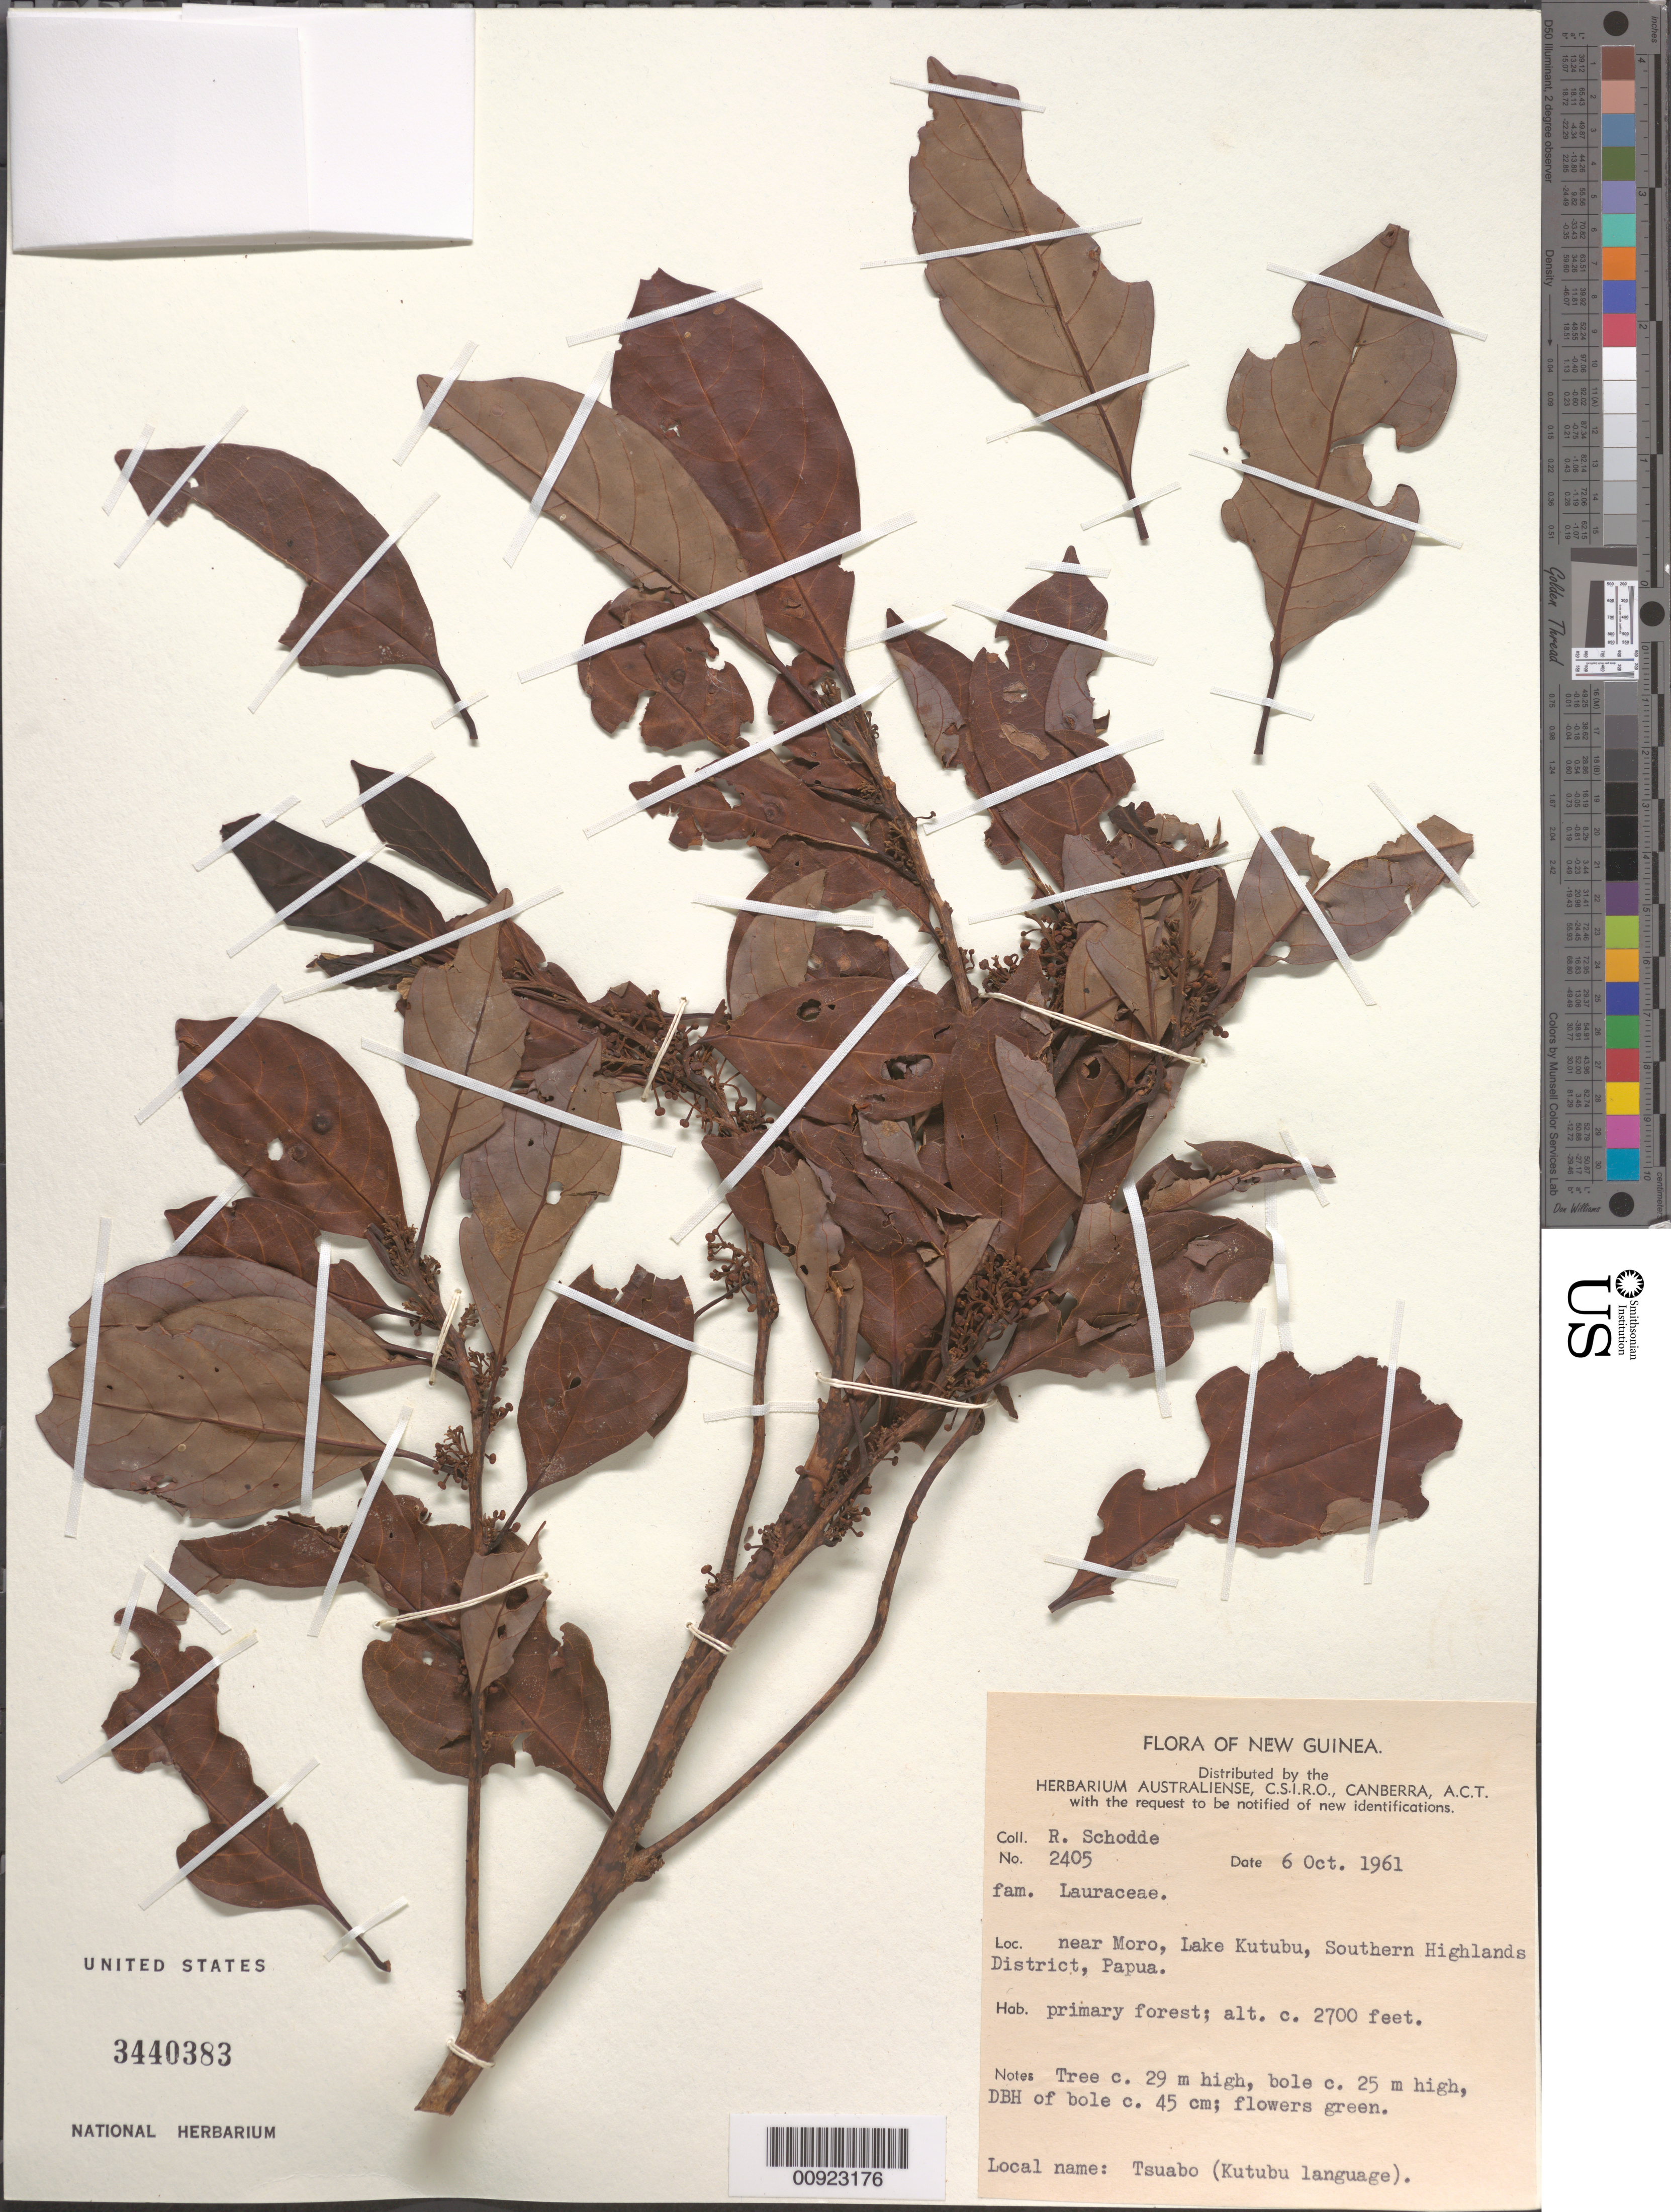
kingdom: Plantae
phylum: Tracheophyta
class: Magnoliopsida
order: Laurales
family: Lauraceae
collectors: R. Schodde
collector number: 2405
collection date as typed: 06 Oct 1961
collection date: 1961-10-06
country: Papua New Guinea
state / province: Southern Highlands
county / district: Lake Kutubu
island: New Guinea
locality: Near Moro, Lake Kutubu, Southern Highlands District, Papua.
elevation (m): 823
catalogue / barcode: US 3440383